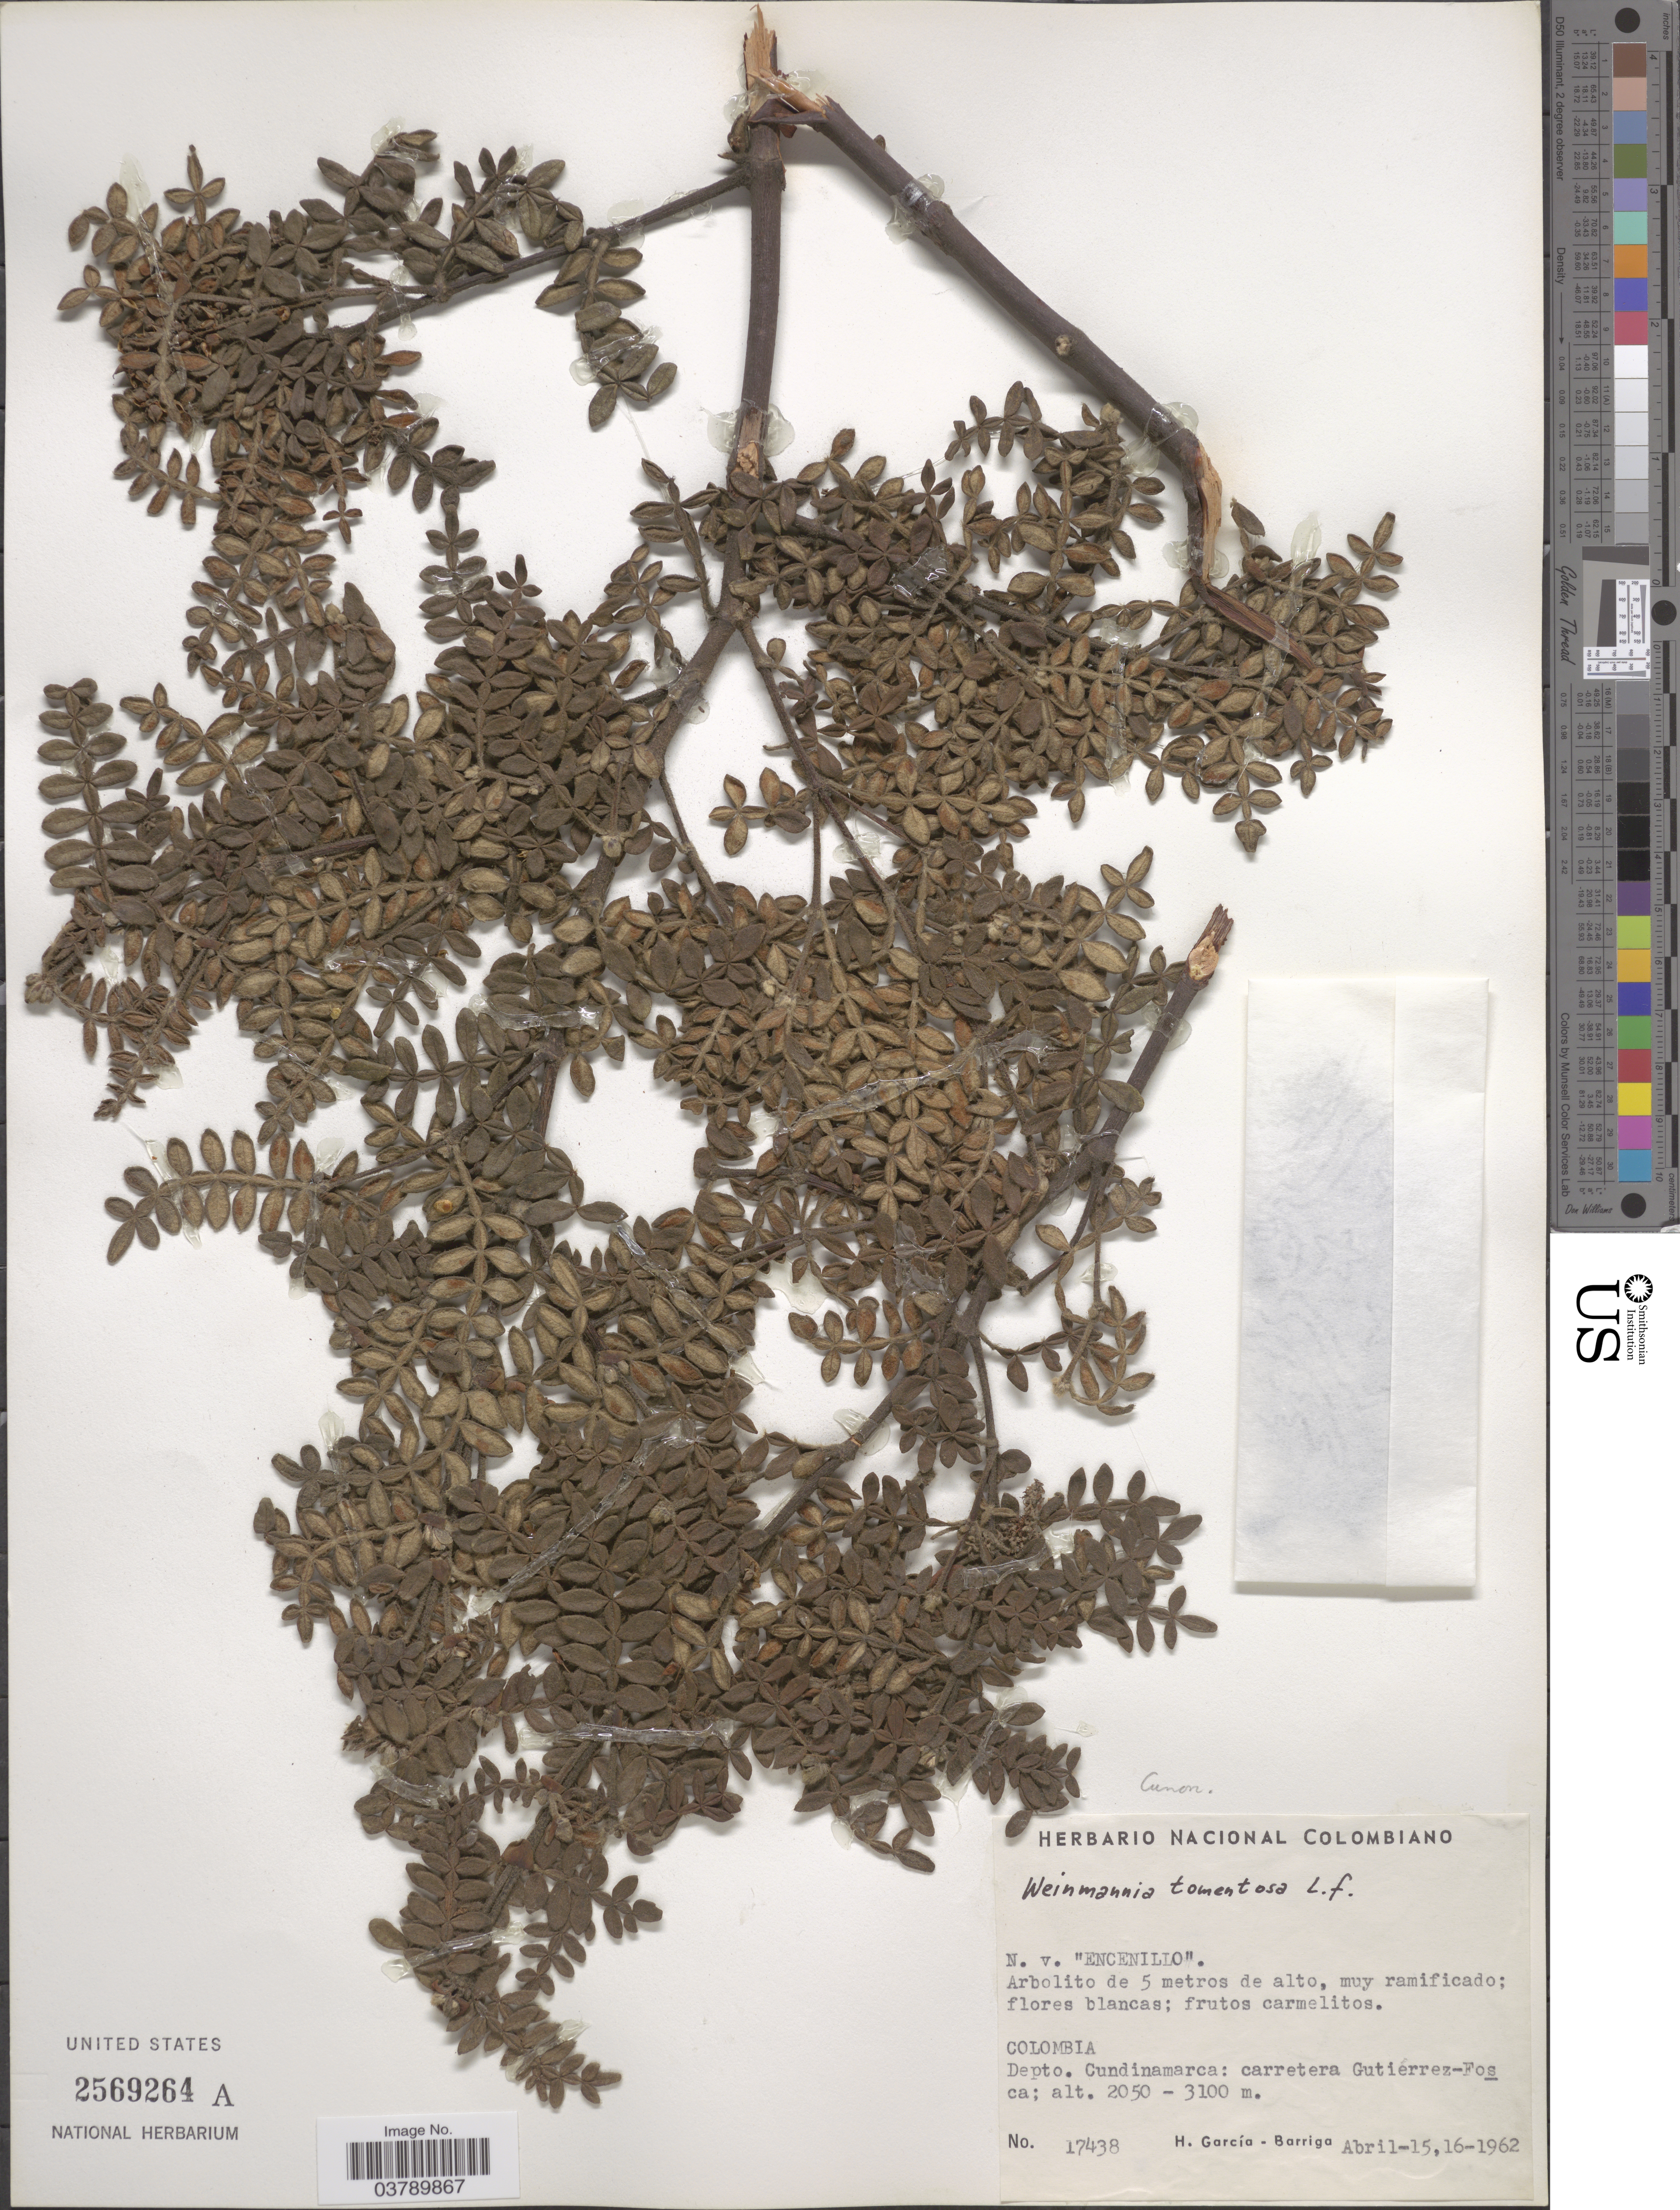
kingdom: Plantae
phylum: Tracheophyta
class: Magnoliopsida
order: Oxalidales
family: Cunoniaceae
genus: Weinmannia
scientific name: Weinmannia tomentosa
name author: L.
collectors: H. García Barriga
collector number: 17438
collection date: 1962-04-15/1962-04-16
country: Colombia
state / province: Cundinamarca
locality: Depto. Cundinamarca: Carretera Gutiérrez-Fosca.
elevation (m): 2050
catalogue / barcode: US 2569264A